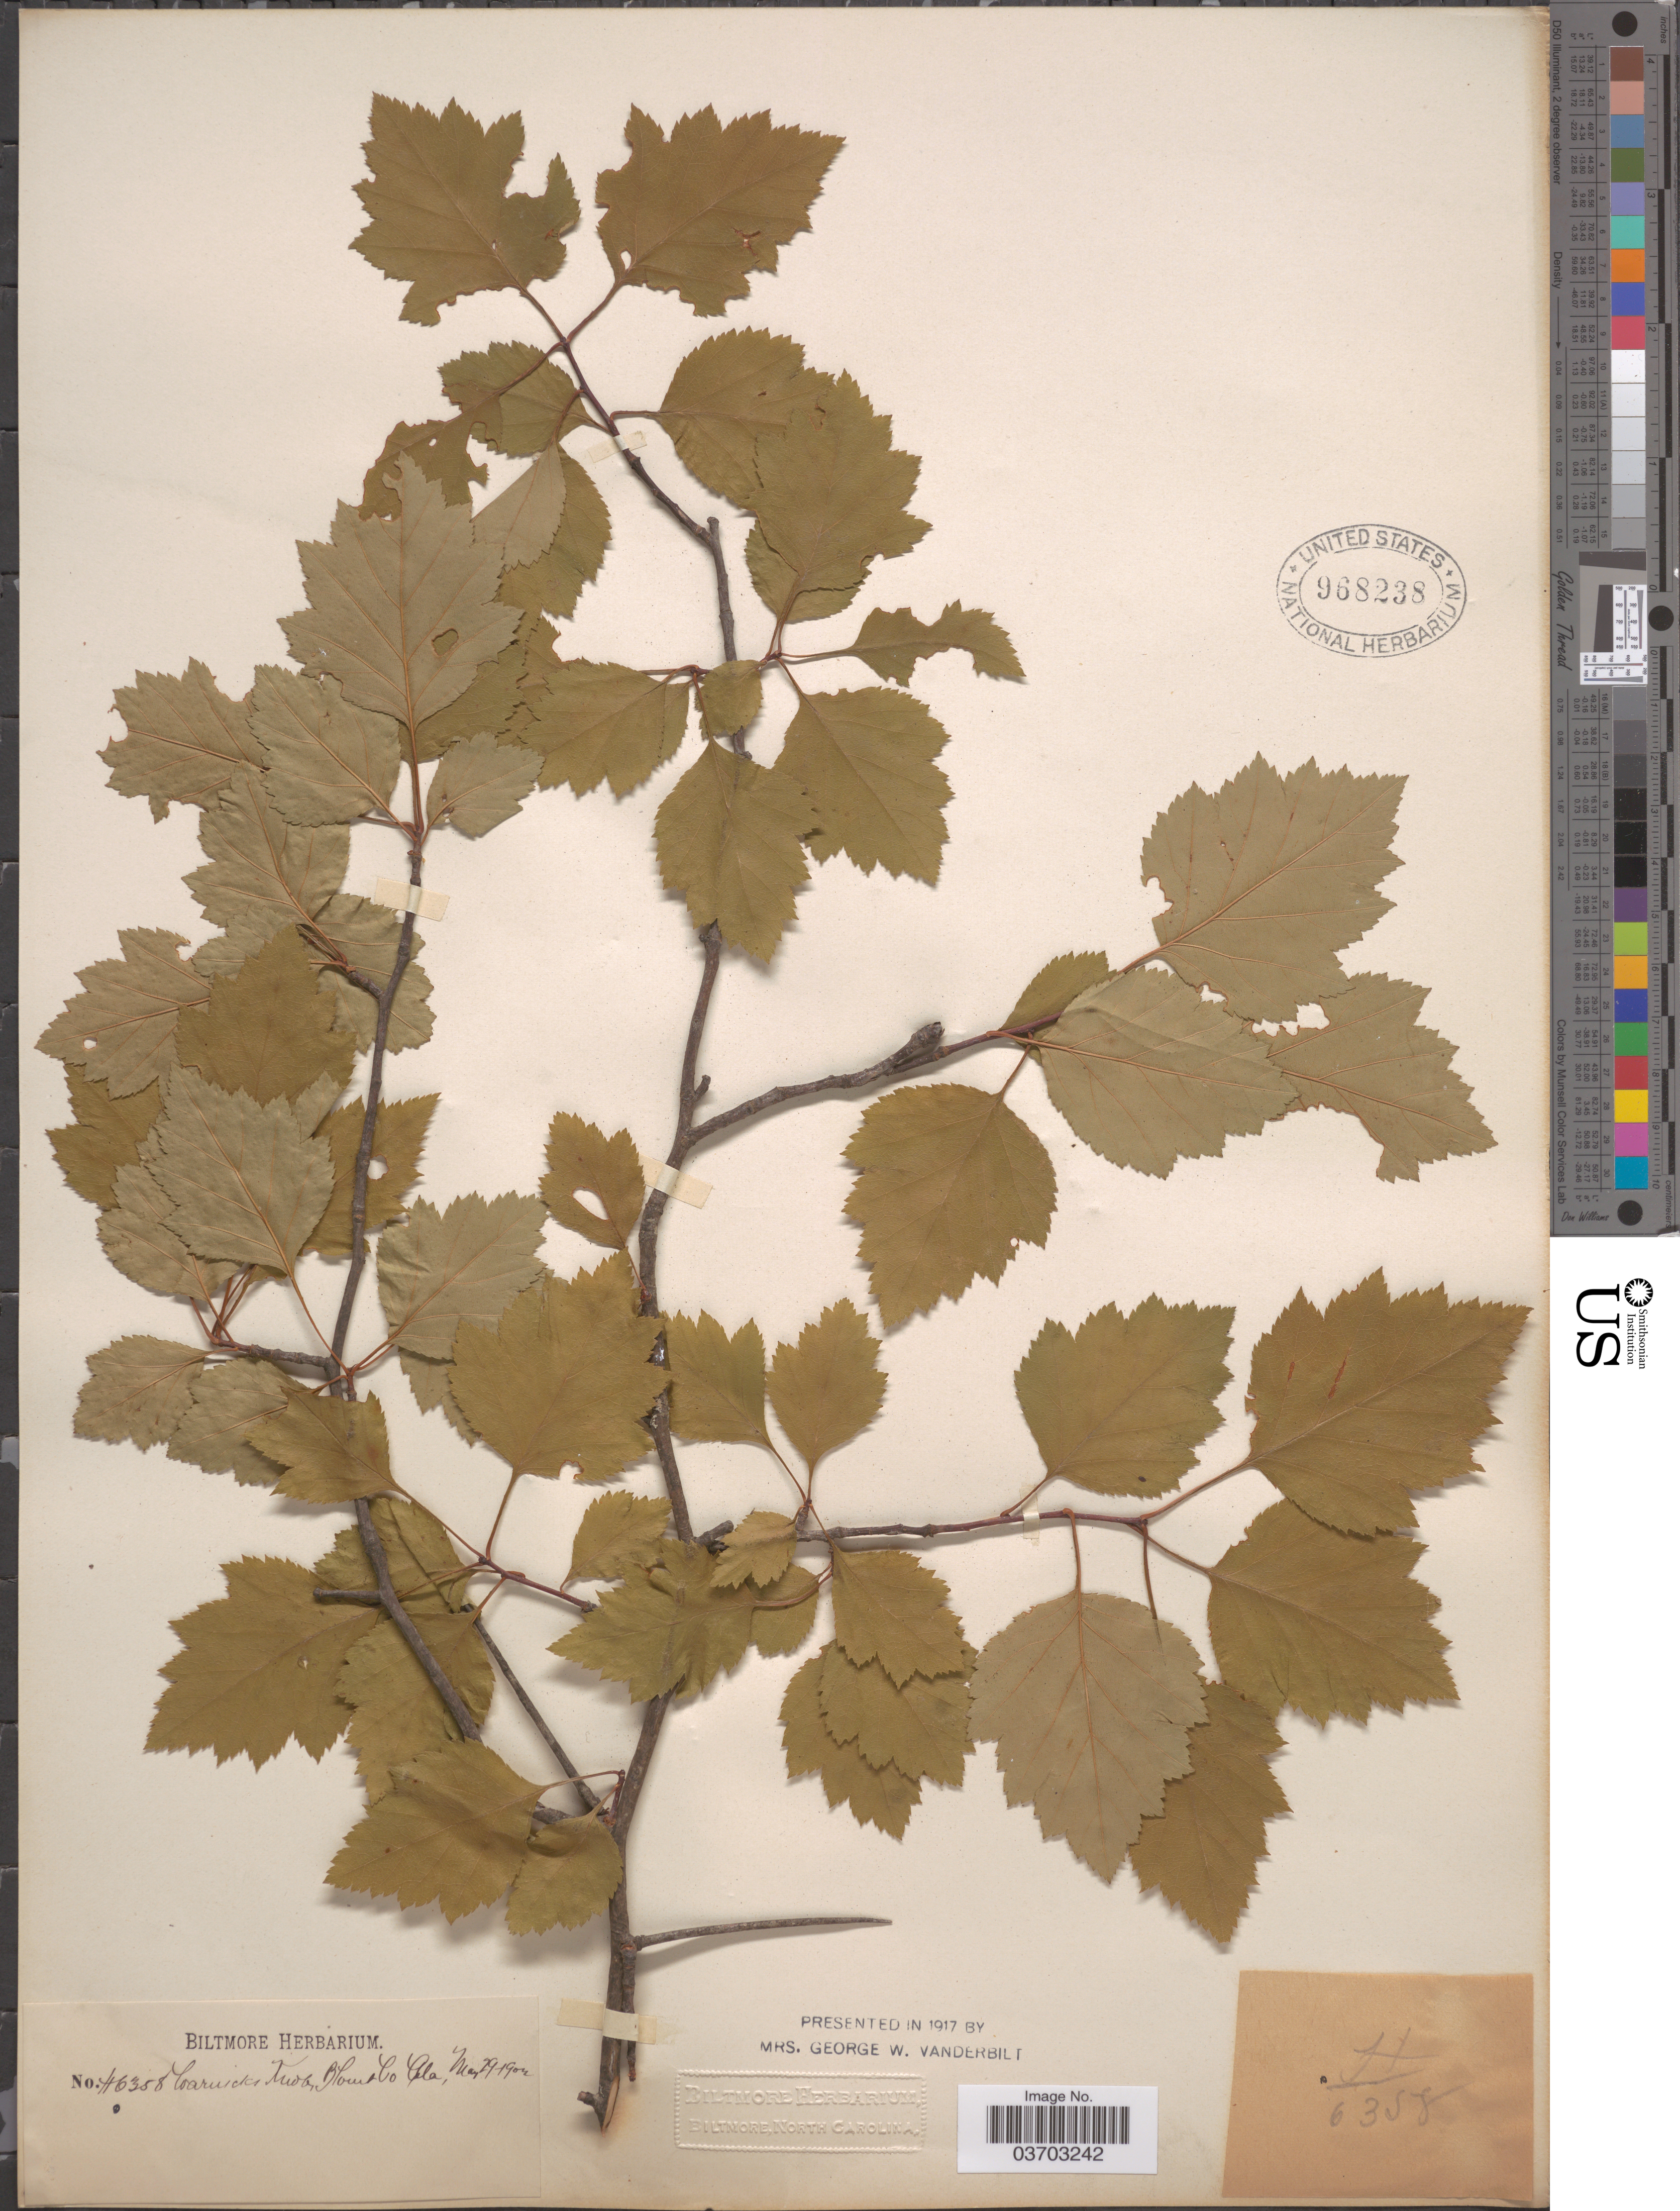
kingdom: Plantae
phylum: Tracheophyta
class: Magnoliopsida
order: Rosales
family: Rosaceae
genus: Crataegus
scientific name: Crataegus sp.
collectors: ex herb. Biltmore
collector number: H6358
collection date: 1902-05-29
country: United States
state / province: Alabama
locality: Warnicks Knob, Blount Co.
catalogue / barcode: US 968238